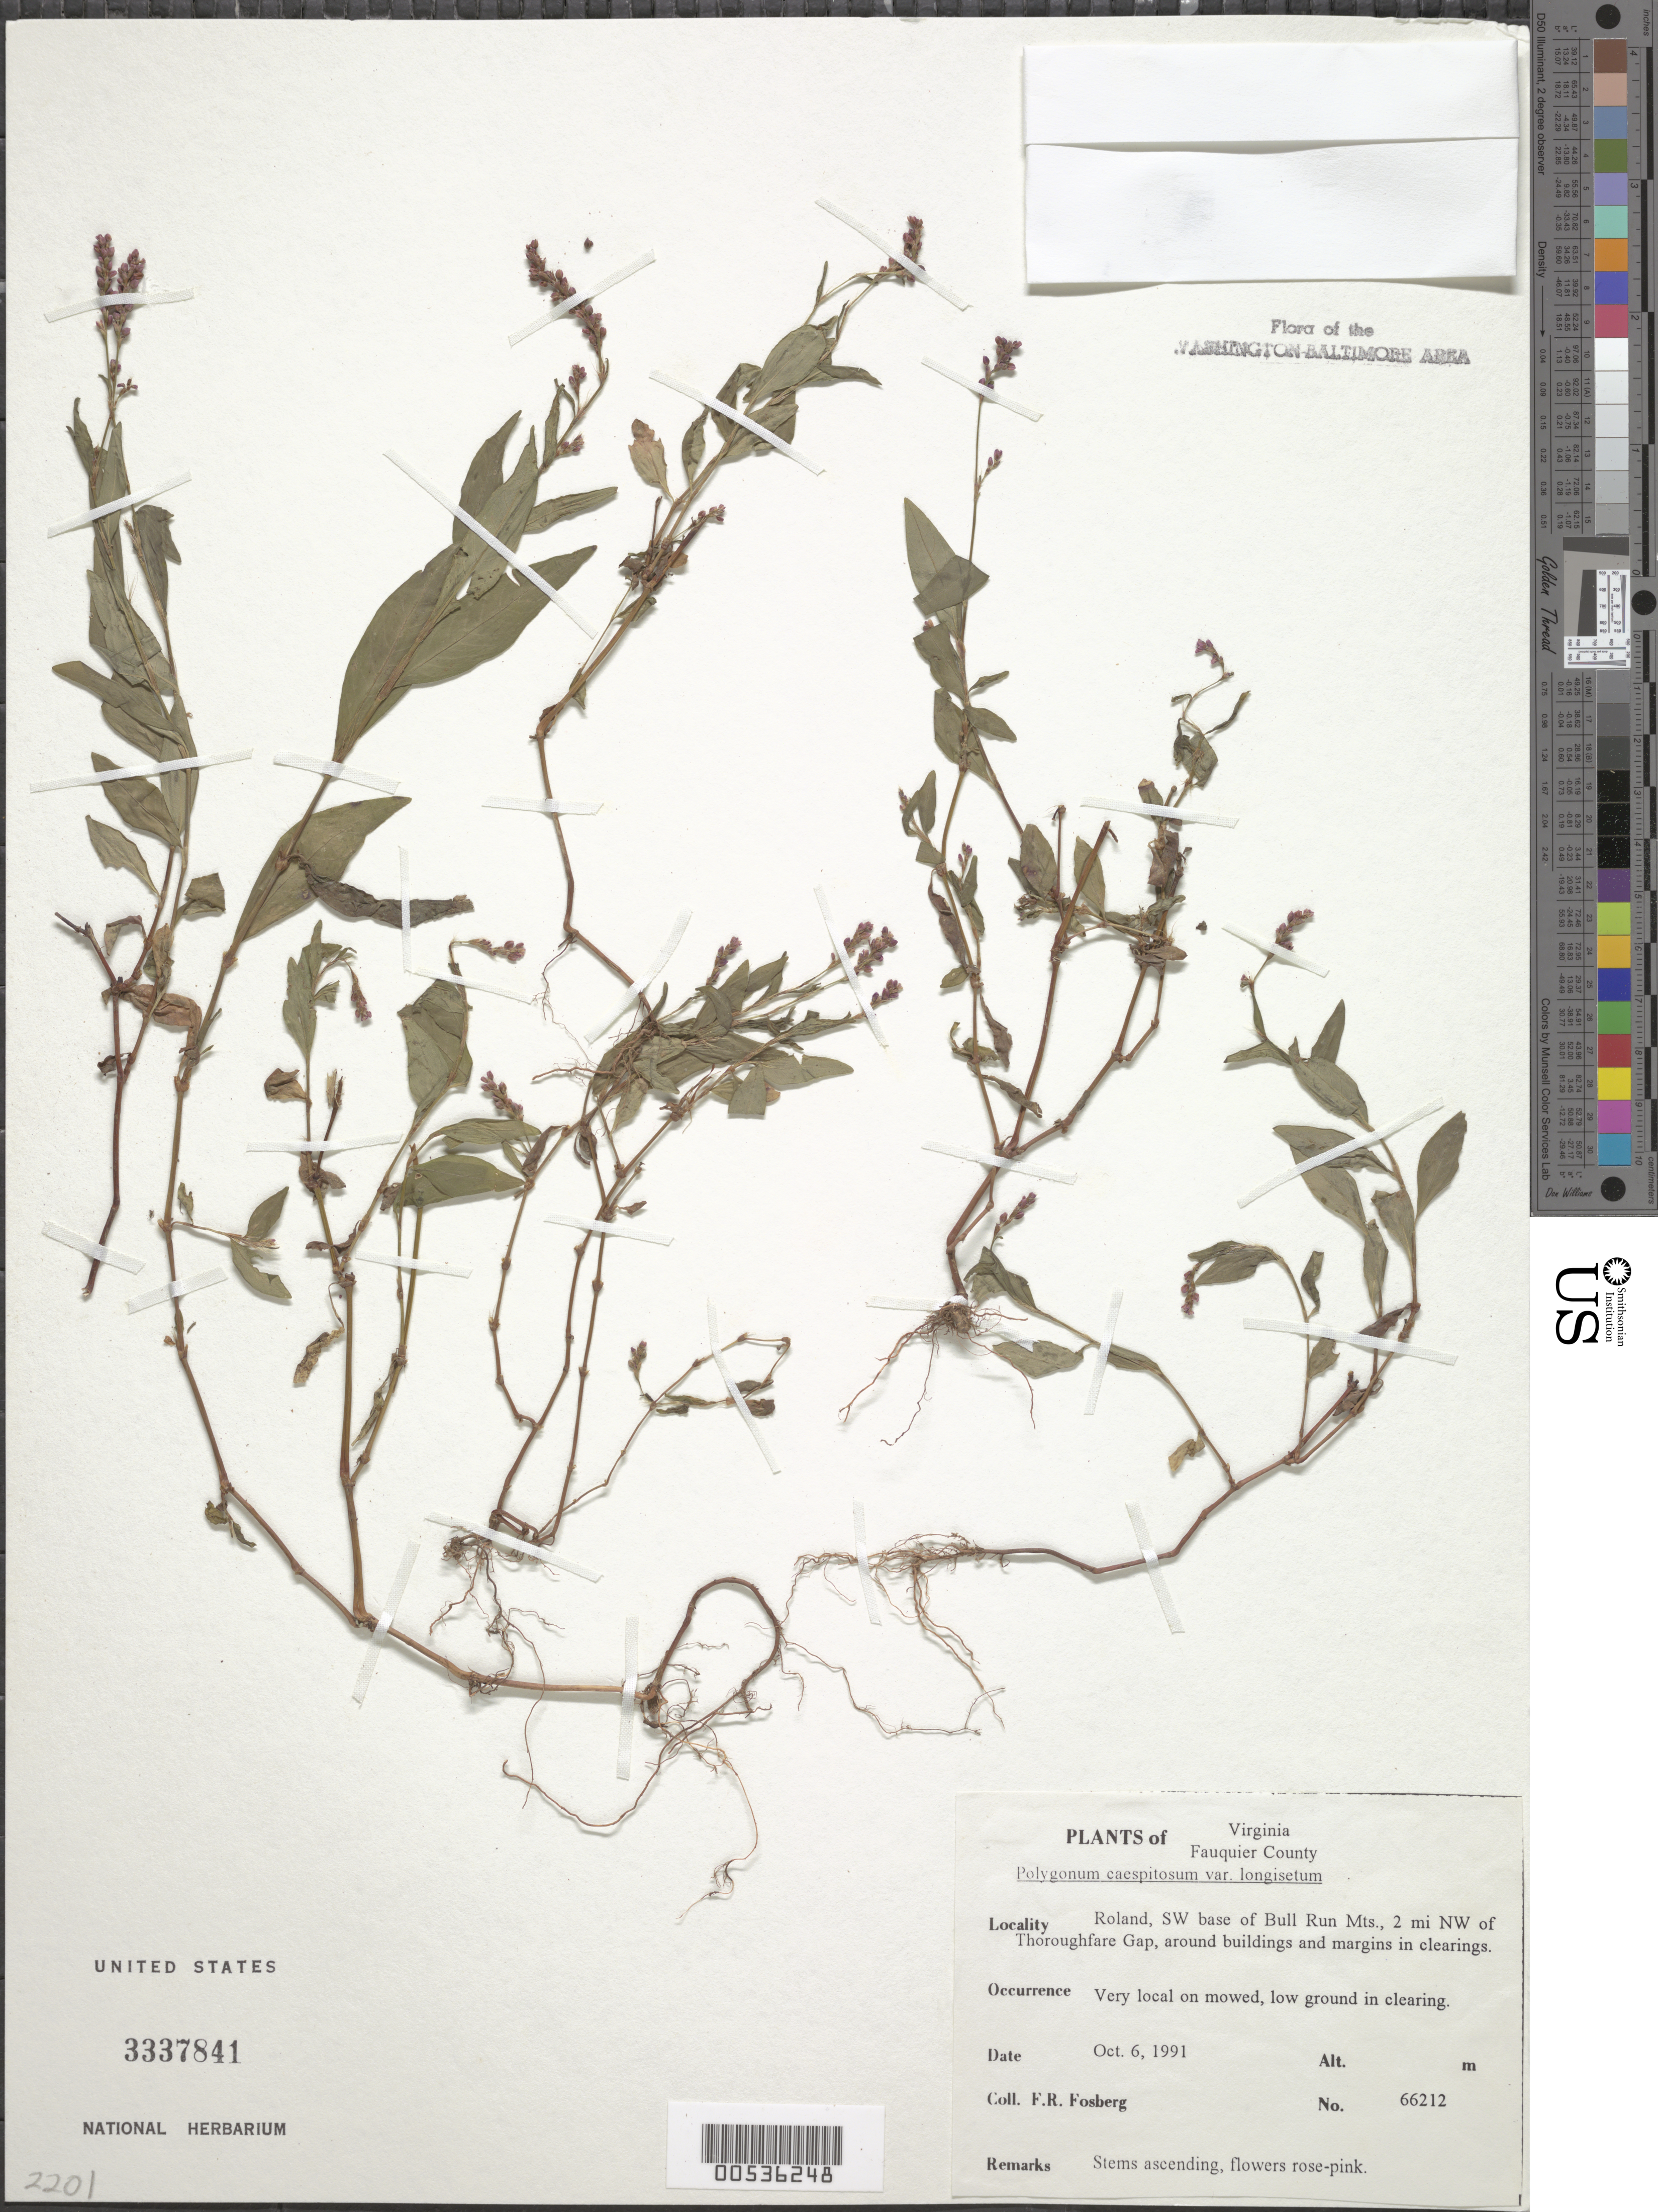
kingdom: Plantae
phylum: Tracheophyta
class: Magnoliopsida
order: Caryophyllales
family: Polygonaceae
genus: Persicaria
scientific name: Persicaria longiseta (Bruijn) Kitag.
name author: (Bruijn &) Kitag.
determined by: Atha, D. E.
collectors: F. R. Fosberg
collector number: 66212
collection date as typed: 06 Oct 1991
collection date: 1991-10-06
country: United States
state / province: Virginia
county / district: Fauquier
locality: Roland, SW base of Bull Run Mts. NW of Thorofare Gap Bull Run Mts.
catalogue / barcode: US 3337841